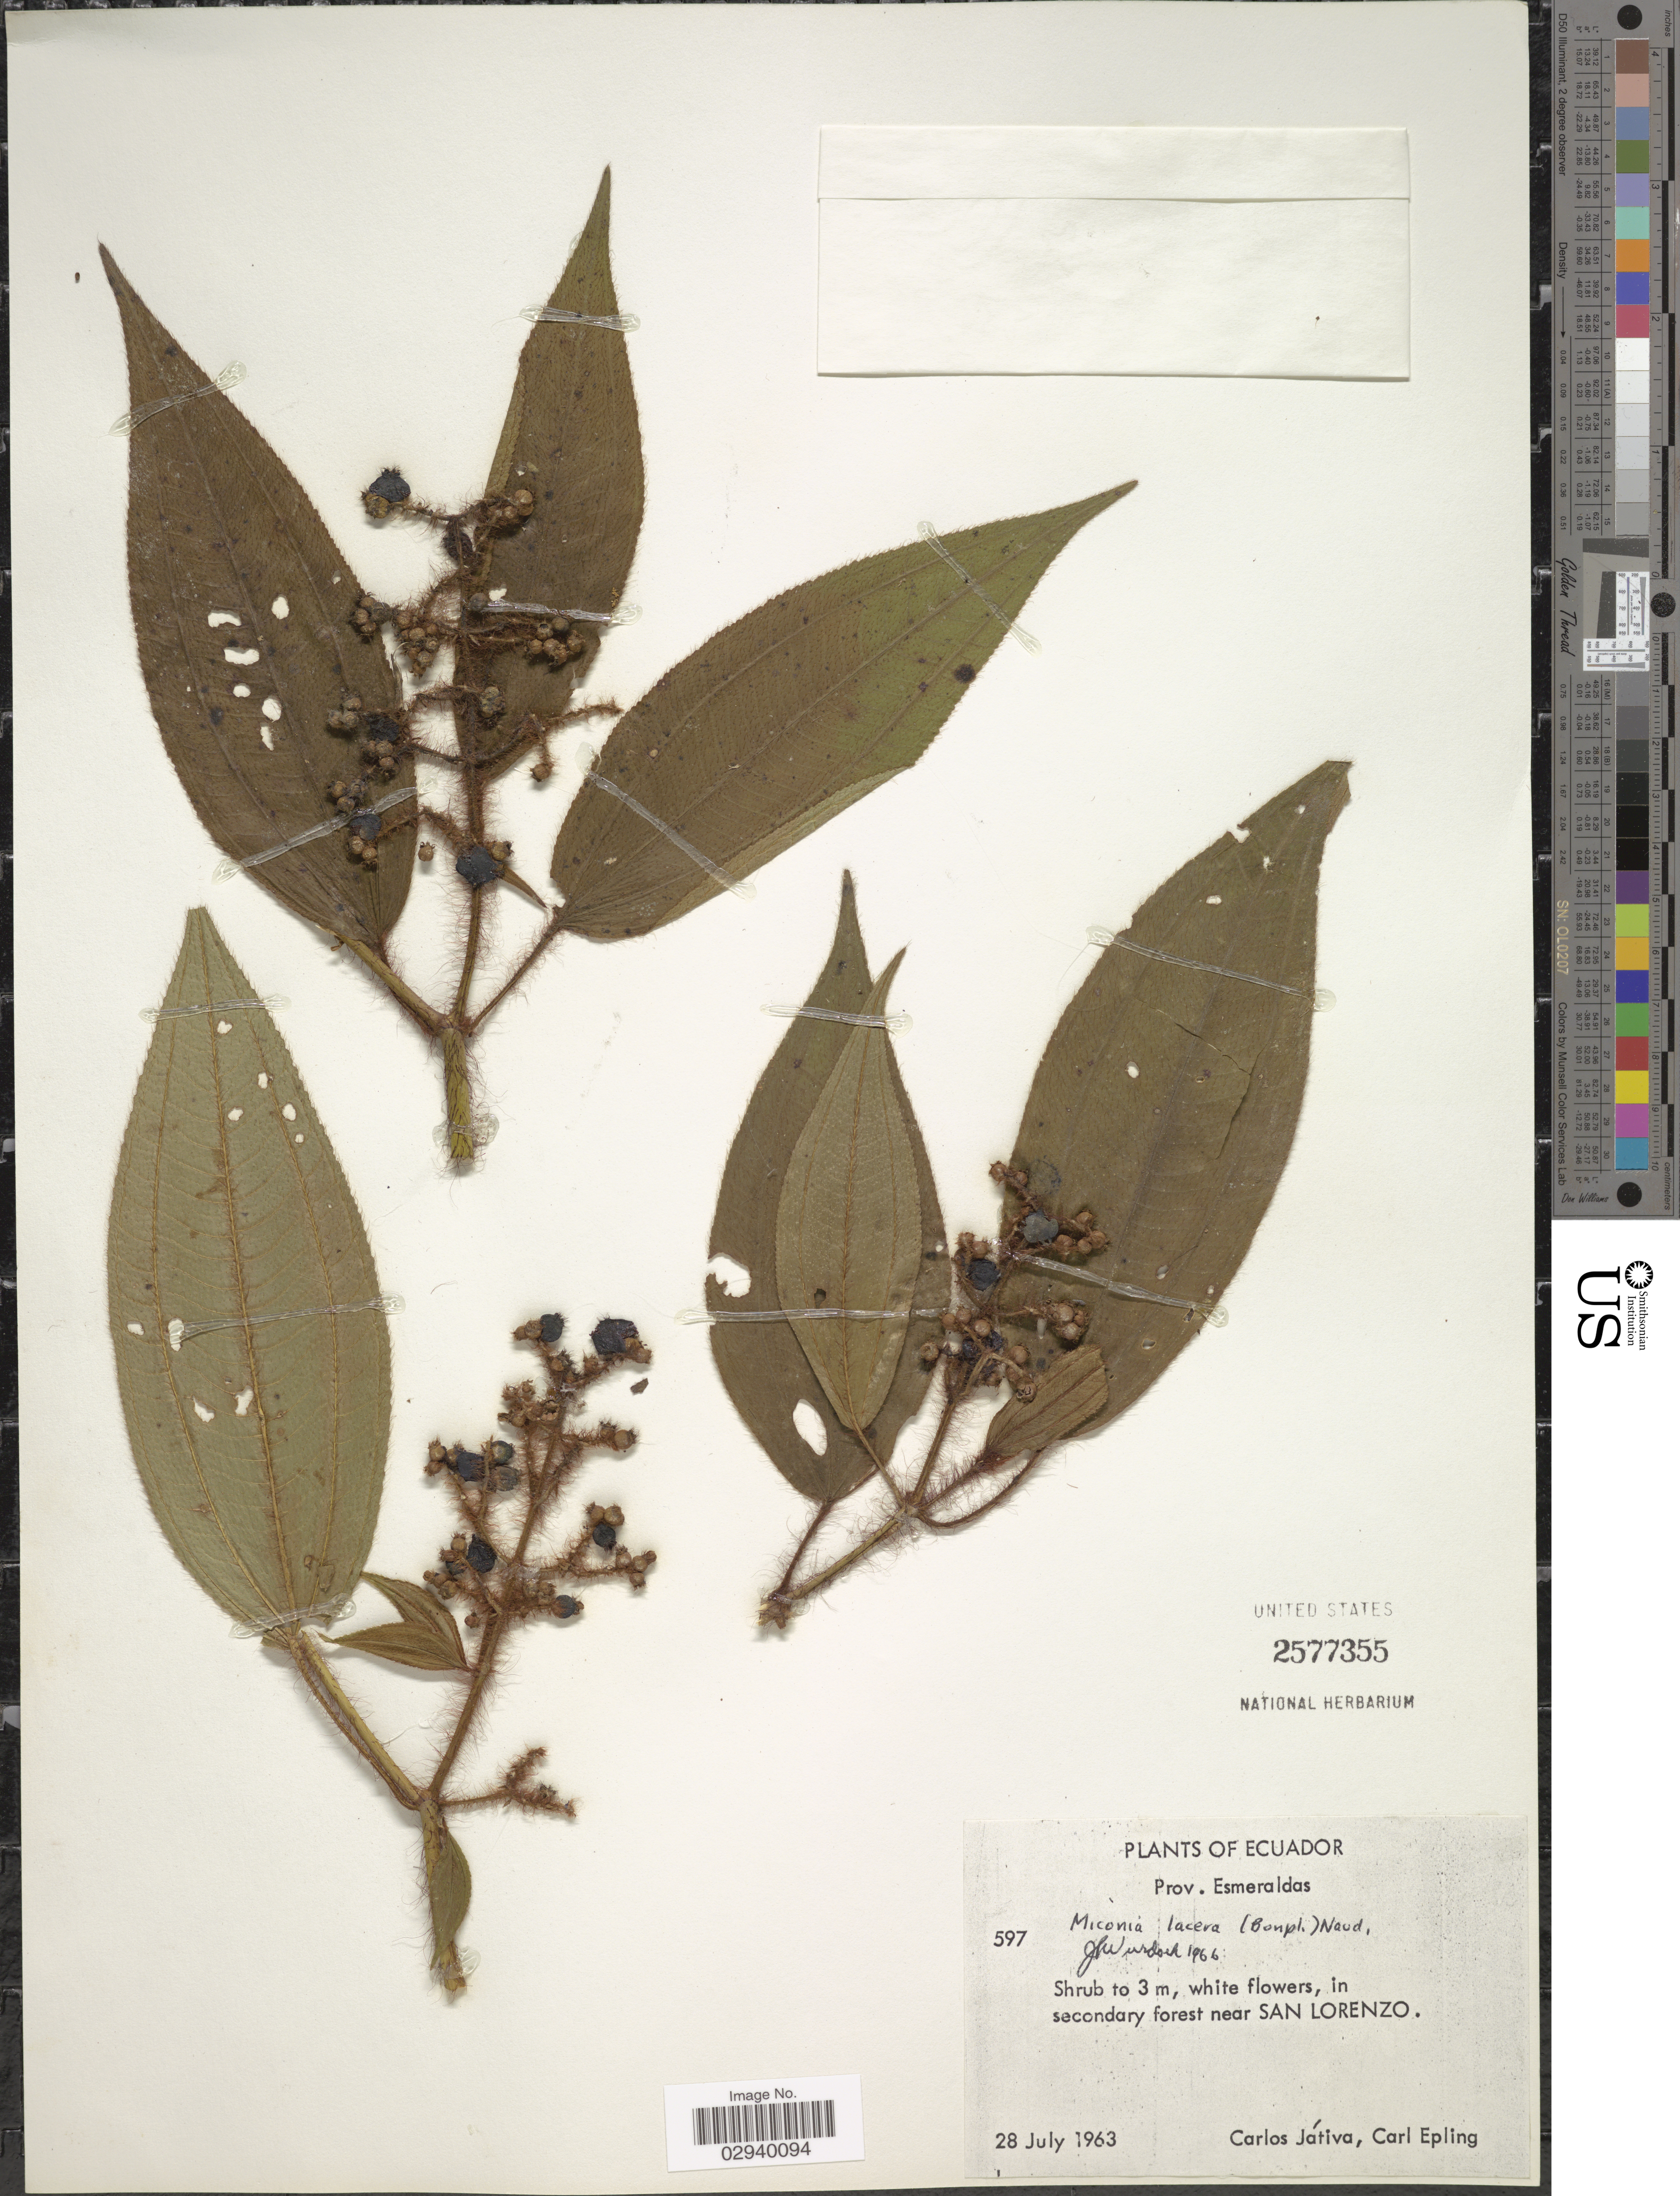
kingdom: Plantae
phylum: Tracheophyta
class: Magnoliopsida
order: Myrtales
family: Melastomataceae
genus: Miconia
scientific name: Miconia lacera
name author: (Bonpl.) Naudin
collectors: C. D. Játiva & C. C. Epling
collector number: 597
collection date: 1963-07-28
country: Ecuador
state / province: Esmeraldas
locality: In secondary forest near San Lorenzo.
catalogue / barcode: US 2577355